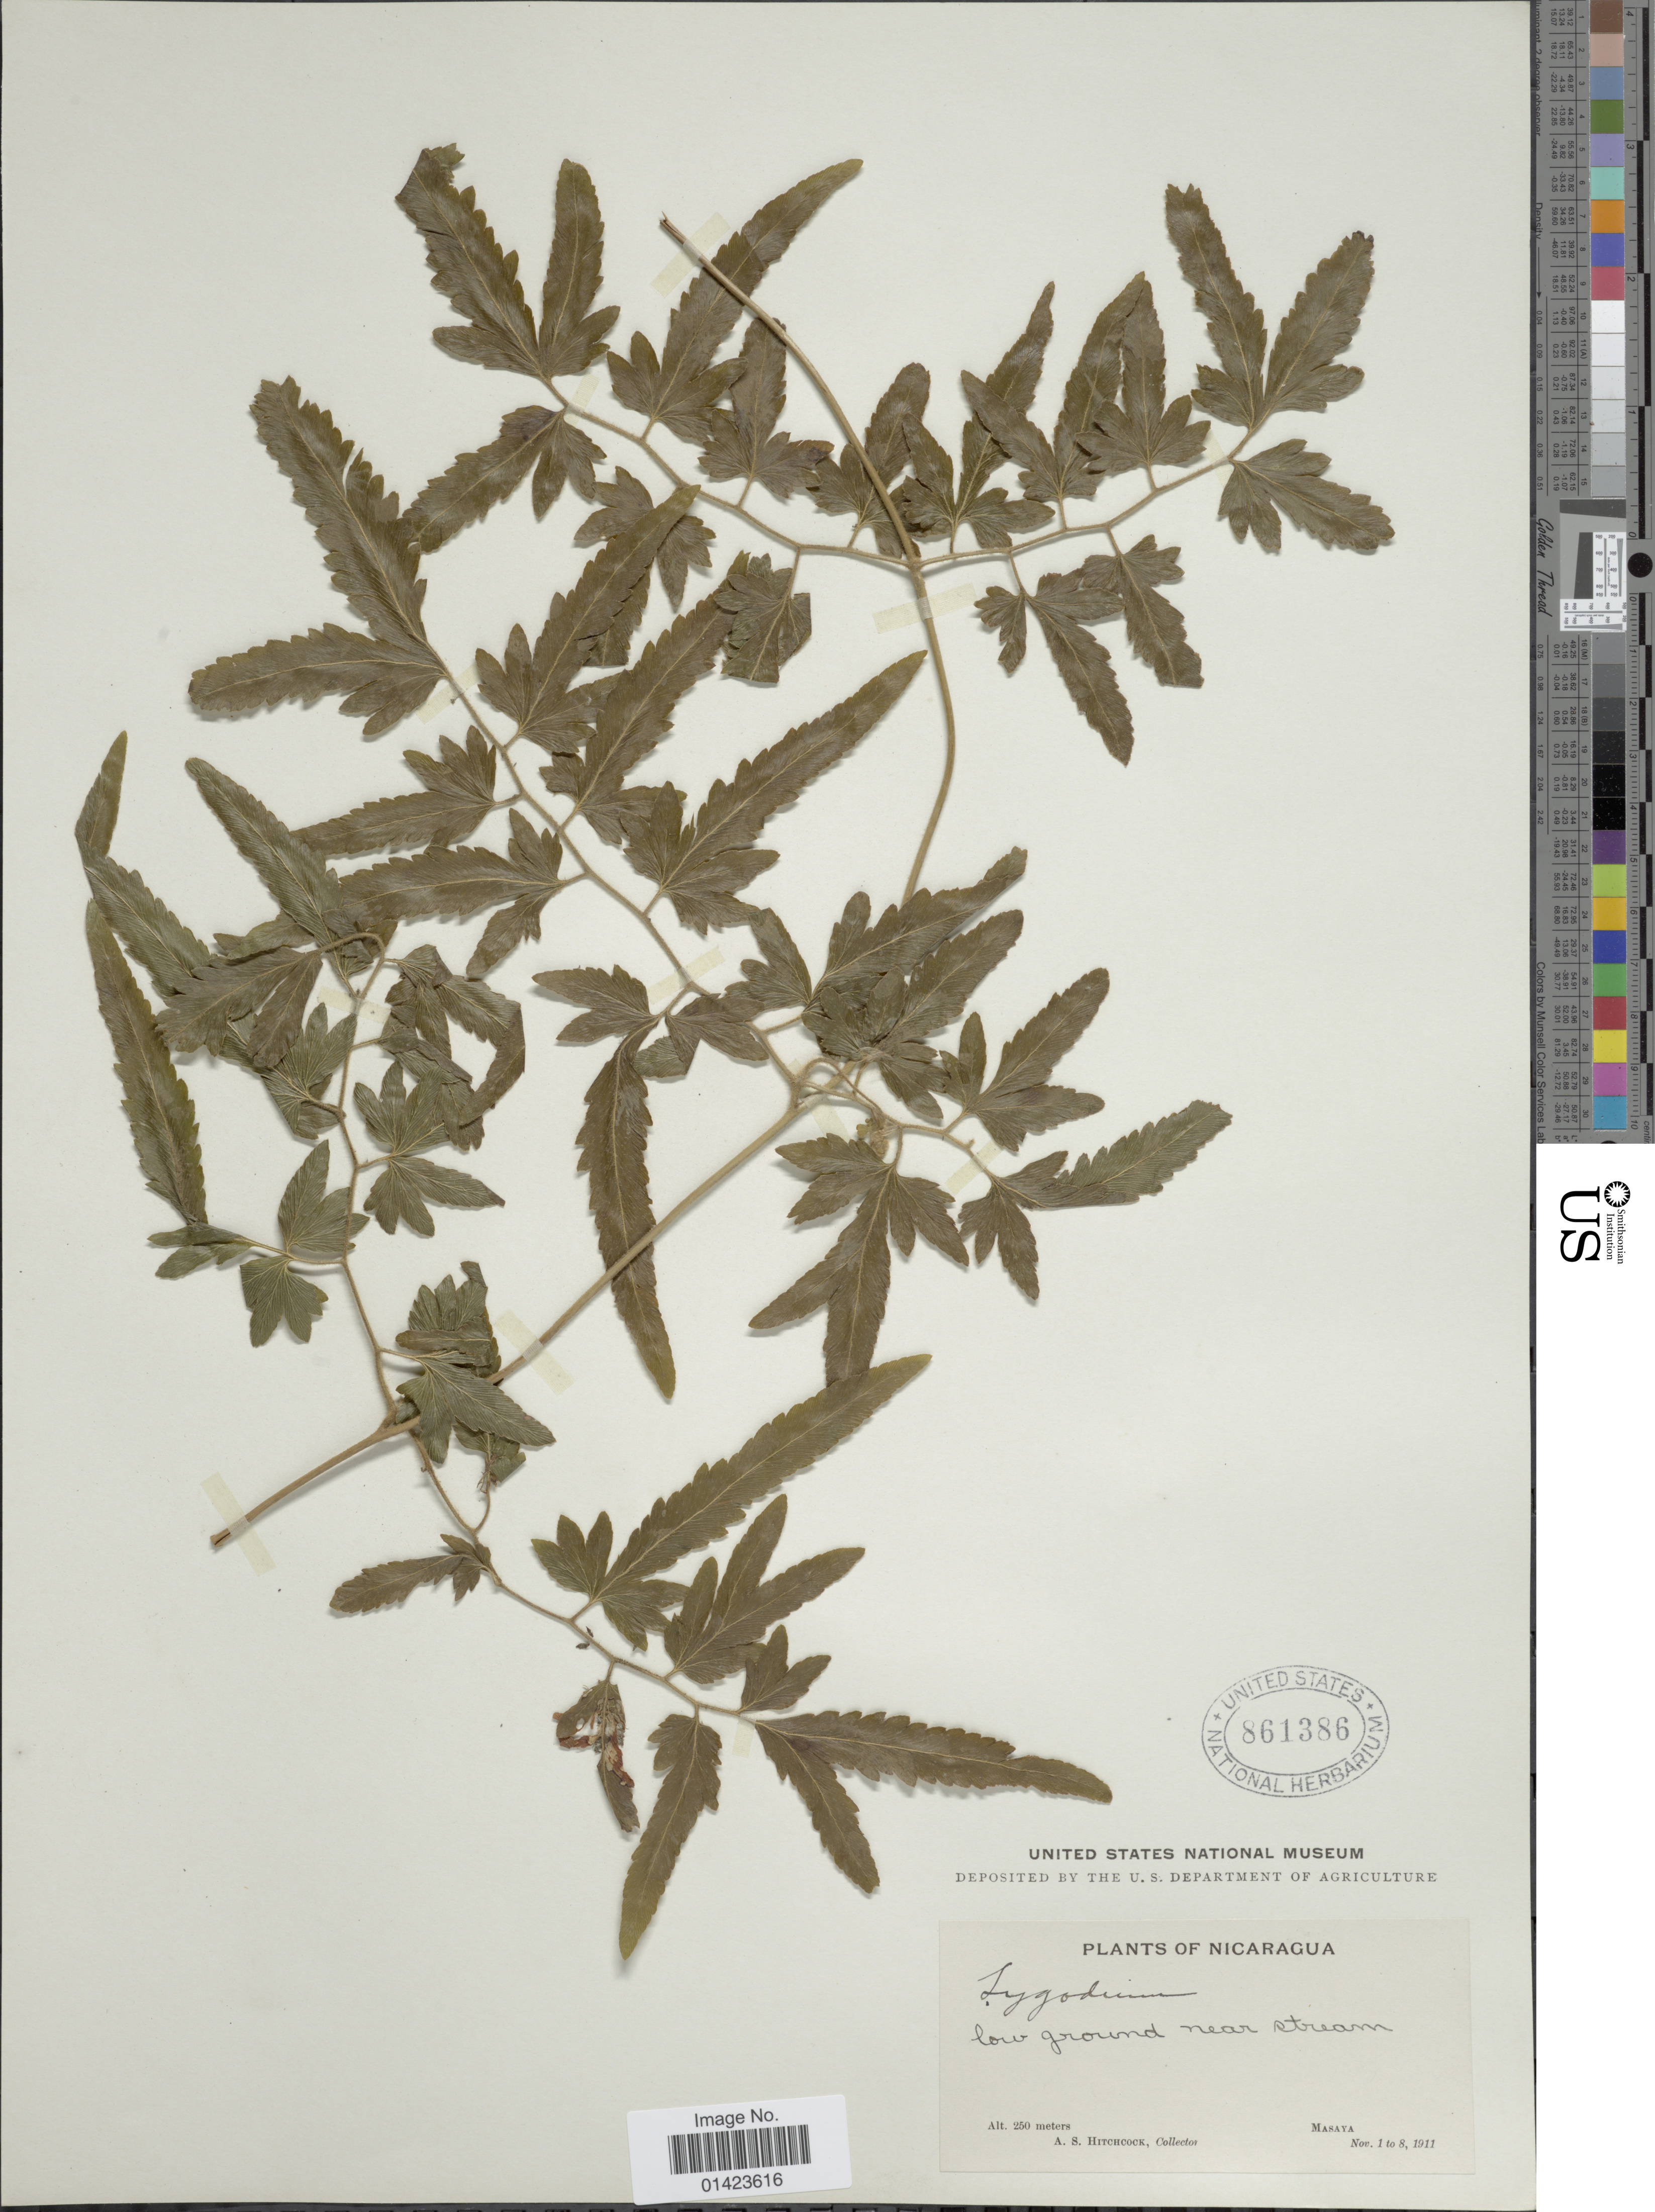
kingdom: Plantae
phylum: Tracheophyta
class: Polypodiopsida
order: Schizaeales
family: Lygodiaceae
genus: Lygodium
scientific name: Lygodium venustum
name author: Sw.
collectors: A. S. Hitchcock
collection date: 1911-11-01/1911-11-08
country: Nicaragua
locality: Low ground near stream, Masaya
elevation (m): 250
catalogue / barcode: US 861386